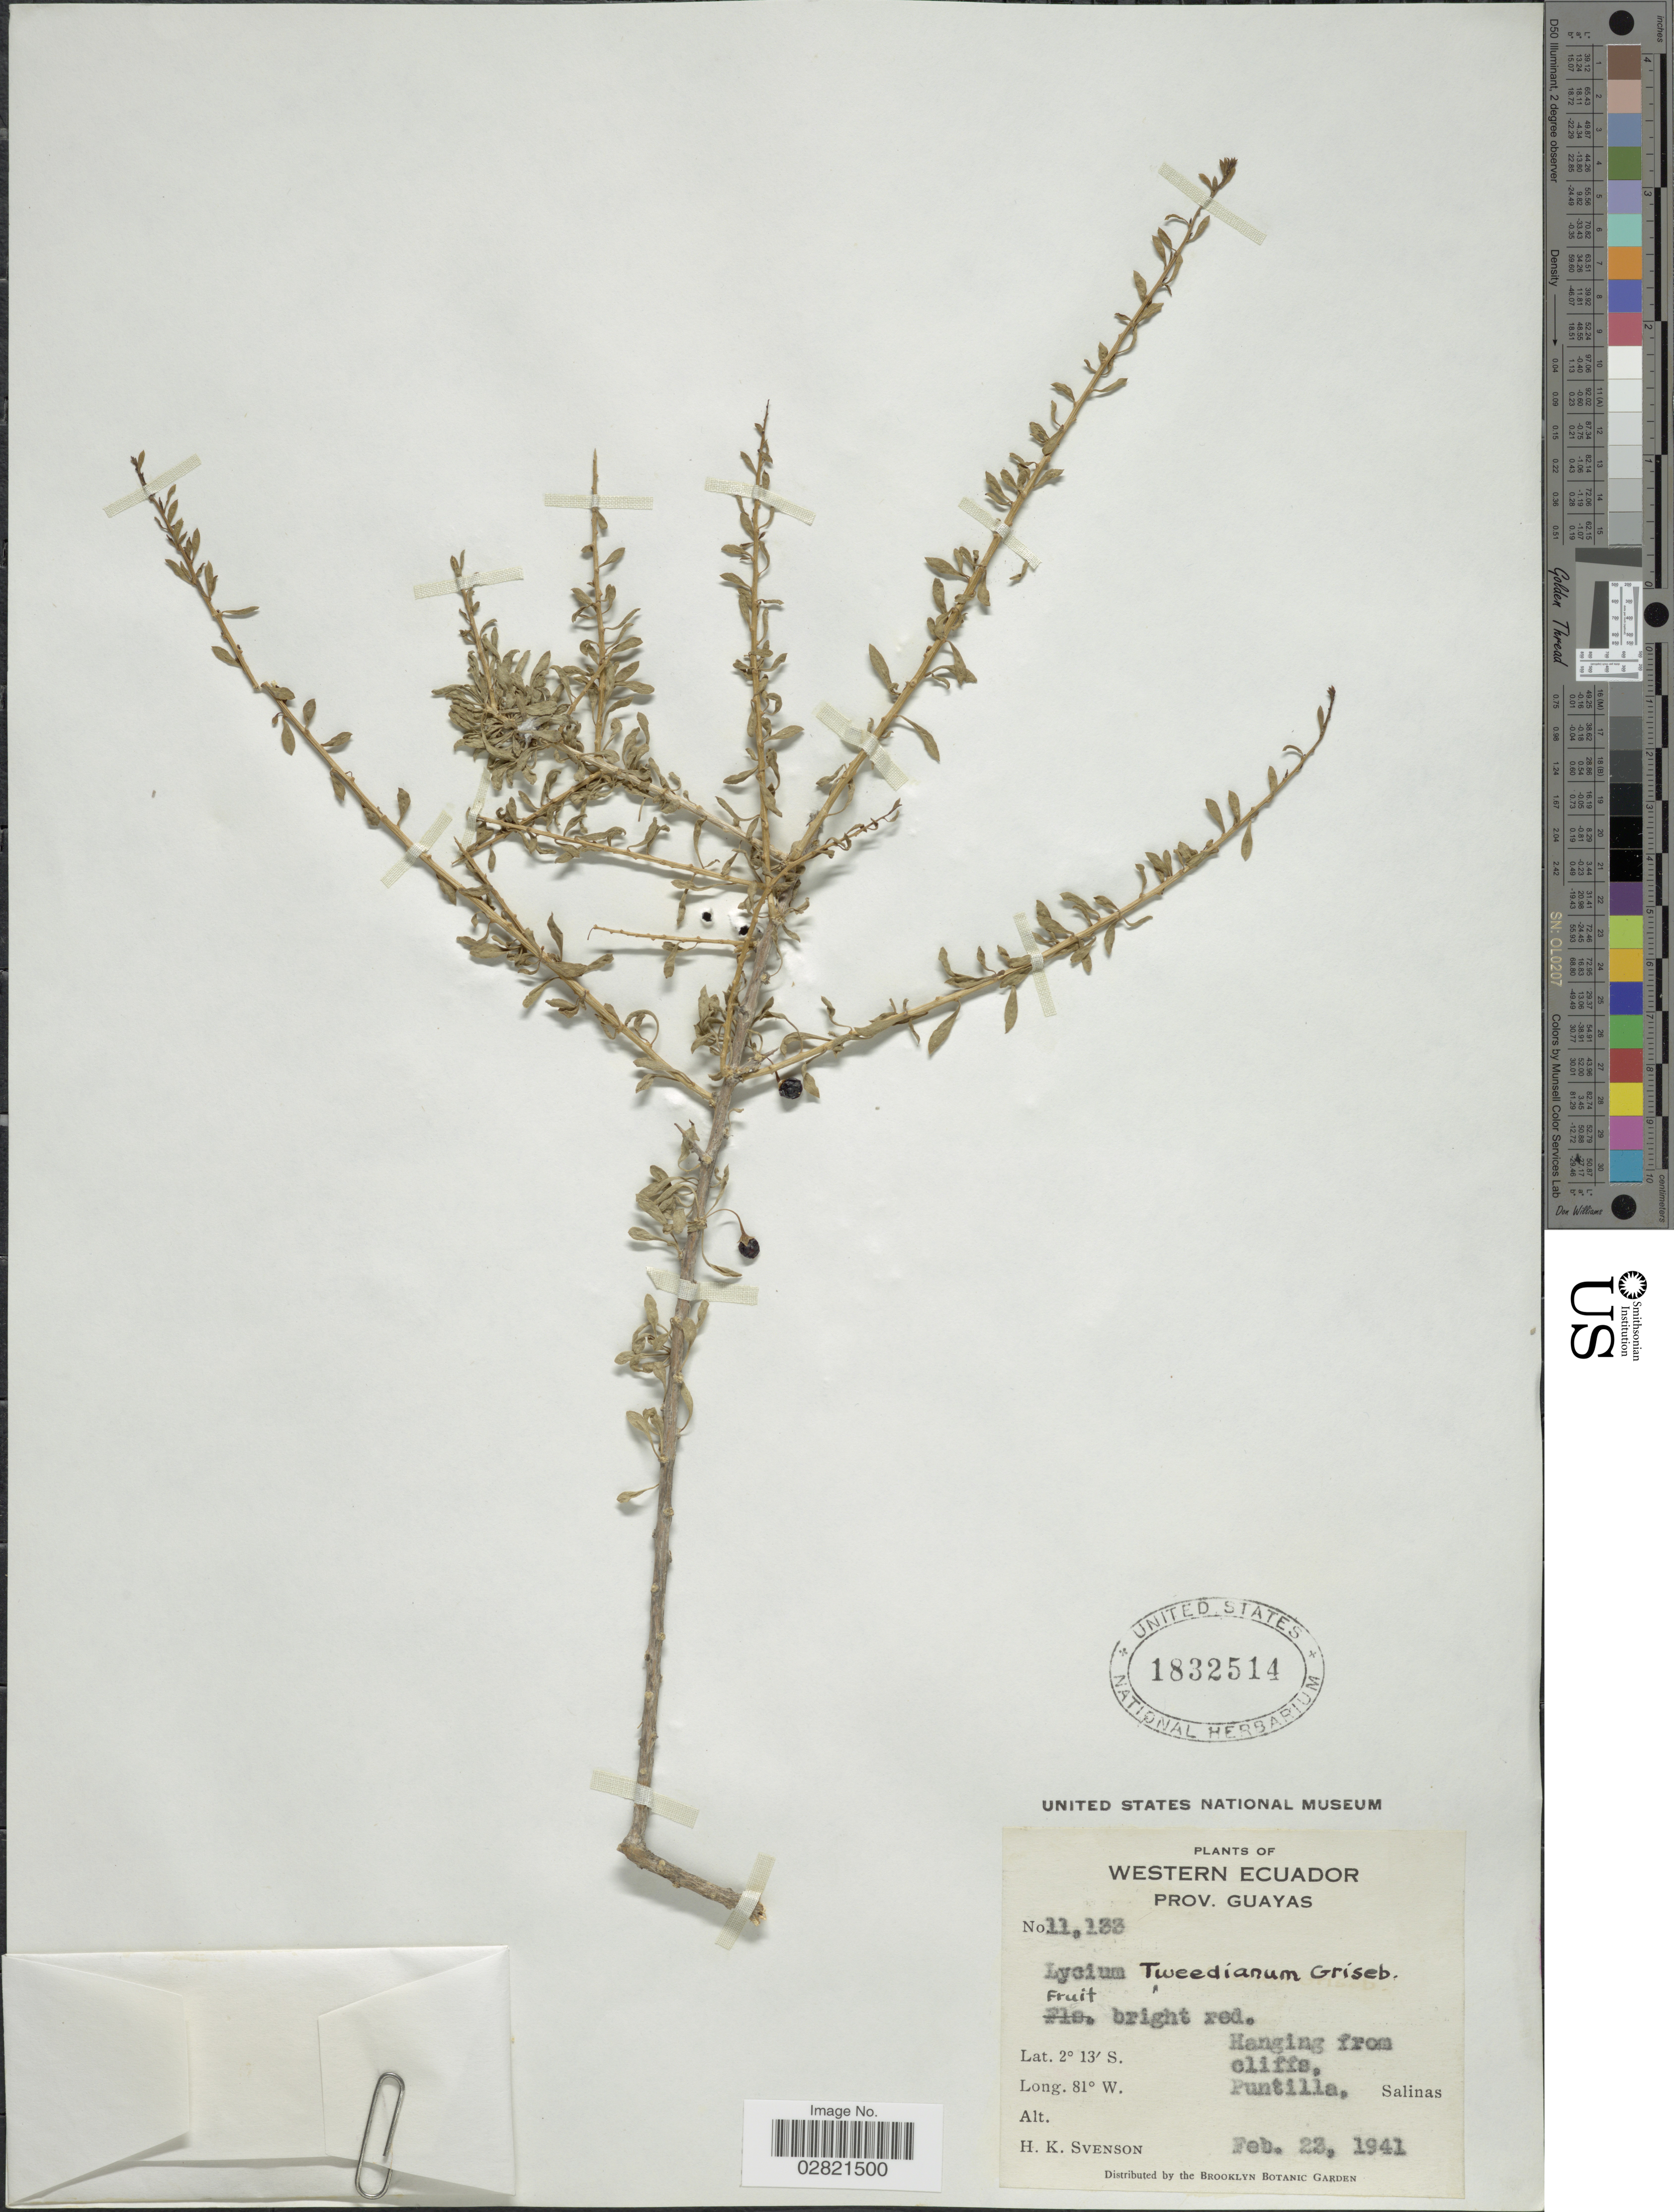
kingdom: Plantae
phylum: Tracheophyta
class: Magnoliopsida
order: Solanales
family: Solanaceae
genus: Lycium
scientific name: Lycium tweedianum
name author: Griseb.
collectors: H. K. Svenson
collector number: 11133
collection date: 1941-02-23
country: Ecuador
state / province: Guayas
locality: Western Ecuador. Prov. Guayas. Puntilla, Salinas.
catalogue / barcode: US 1832514